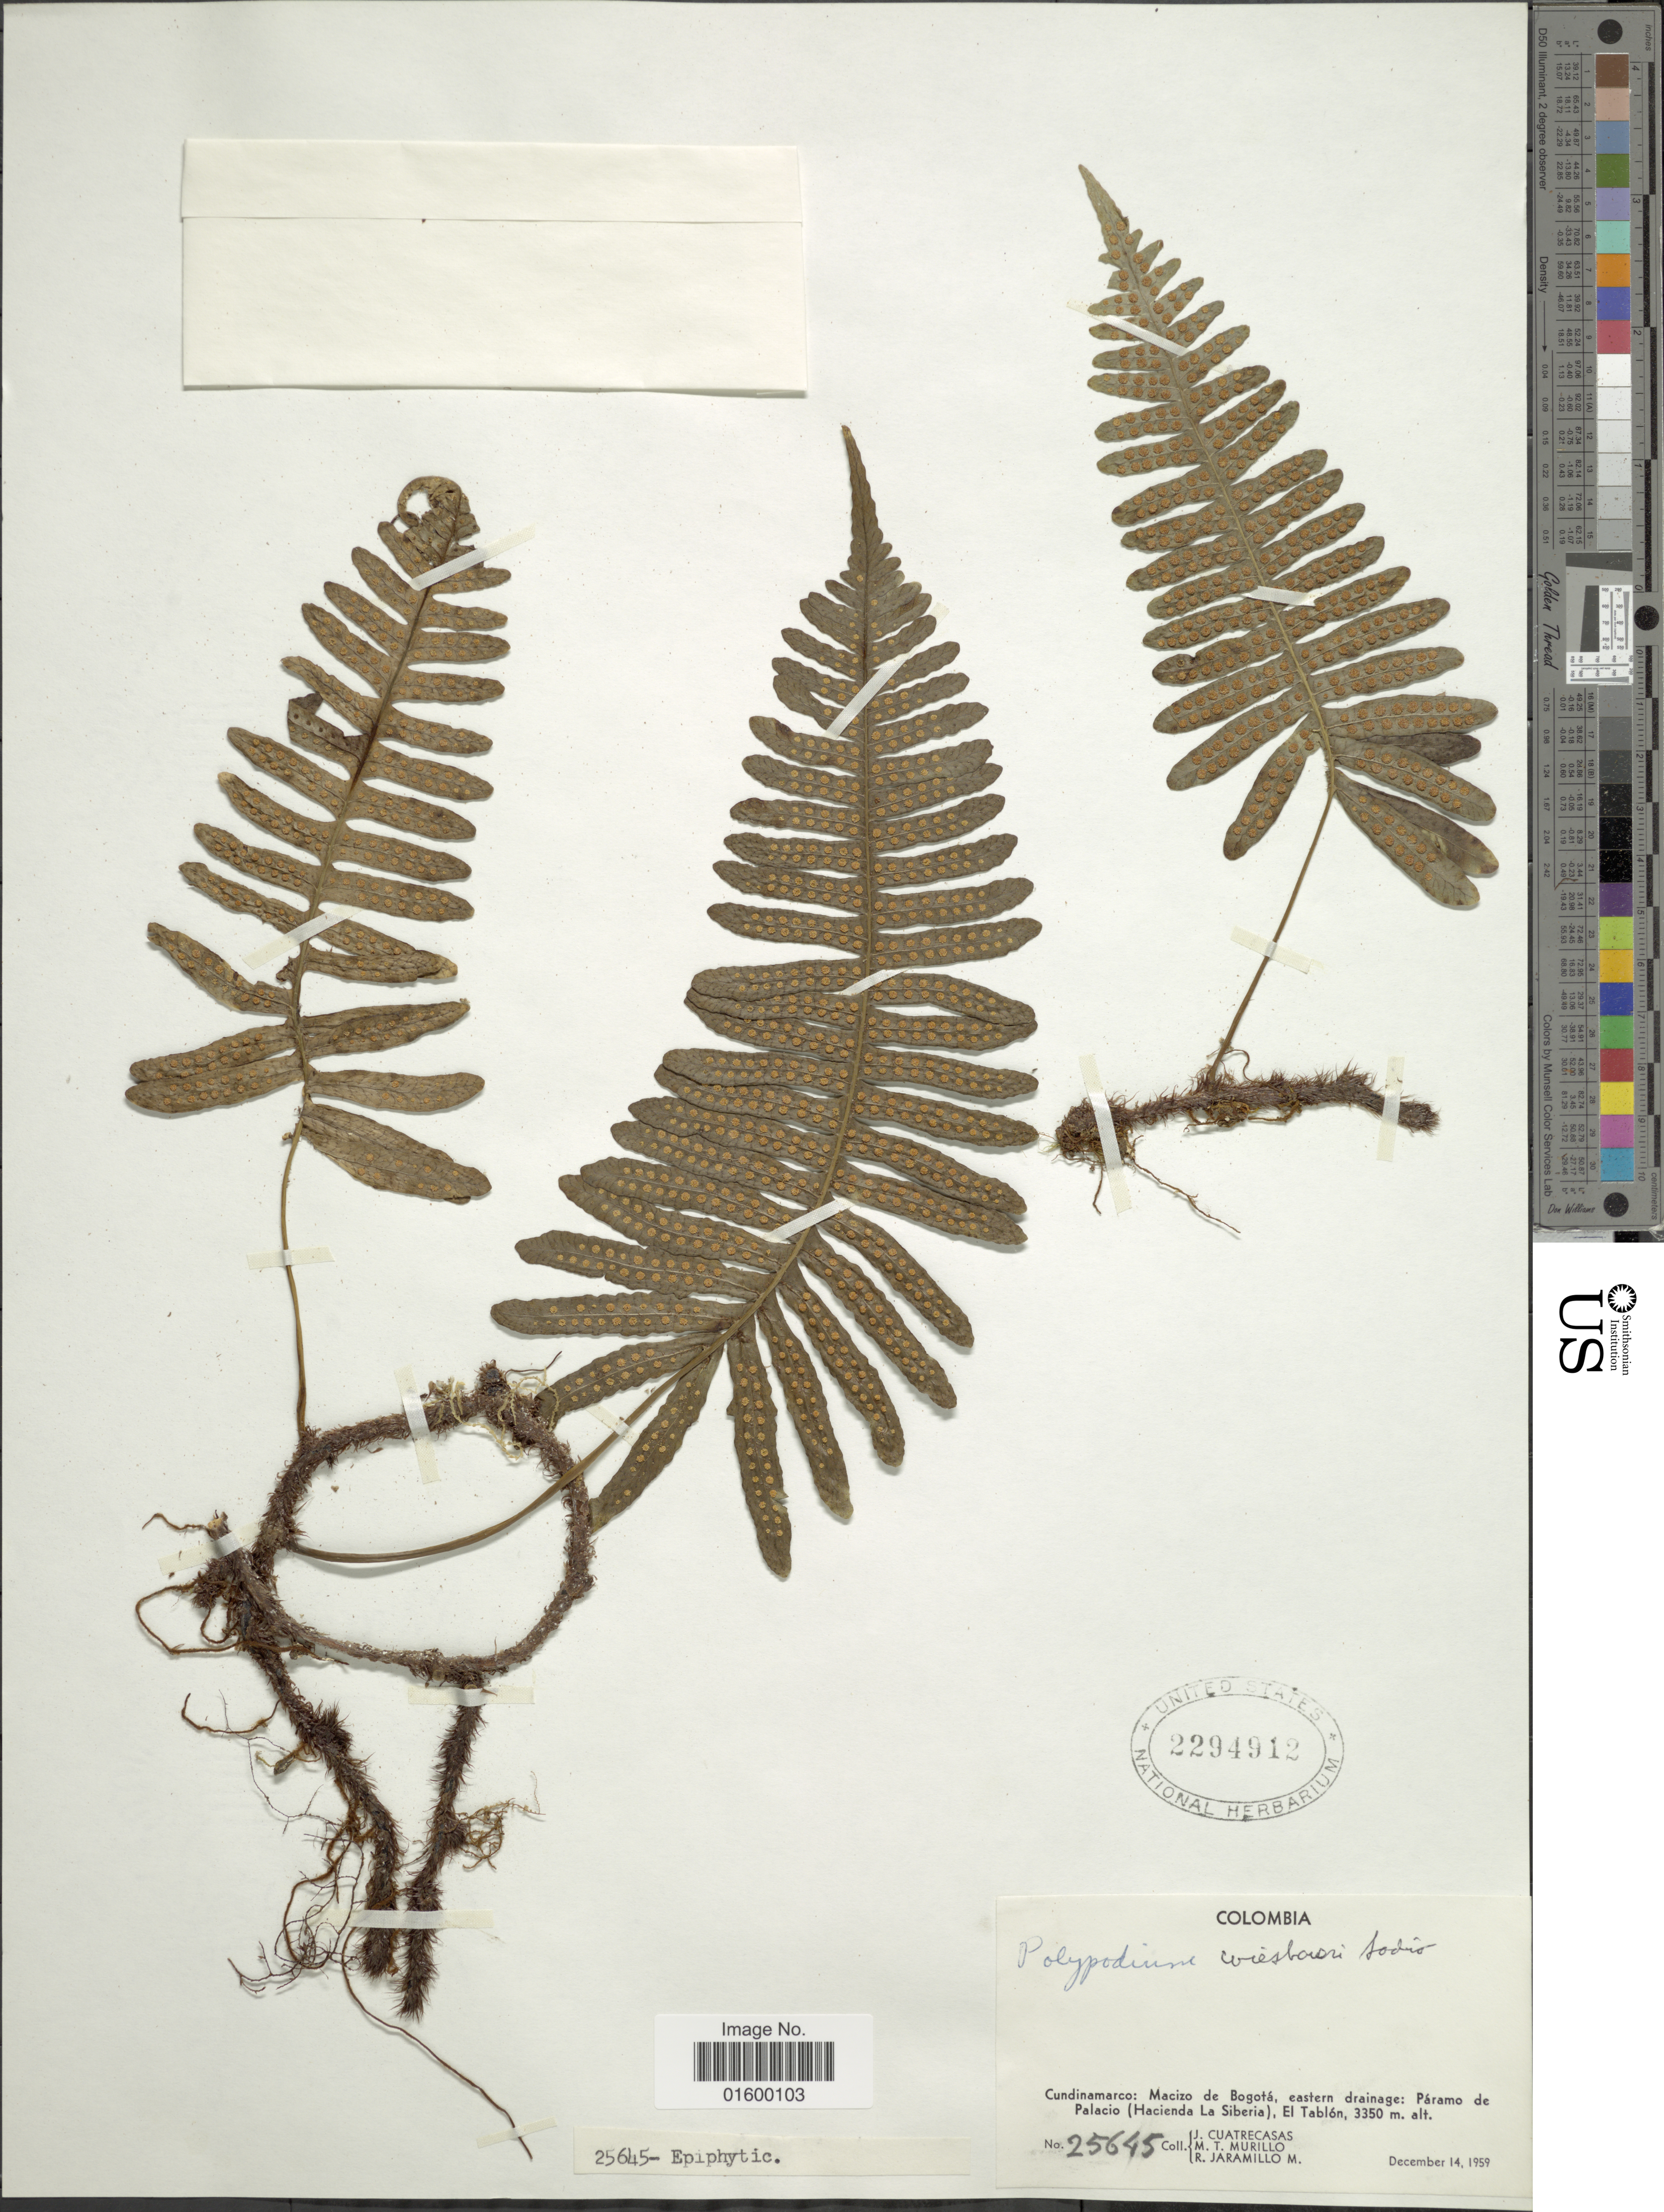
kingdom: Plantae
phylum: Tracheophyta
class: Polypodiopsida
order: Polypodiales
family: Polypodiaceae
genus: Pleopeltis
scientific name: Pleopeltis wiesbaurii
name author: (Sodiro) Lellinger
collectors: J. Cuatrecasas, M. Murillo & R. Jaramillo M.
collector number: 25645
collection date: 1959-12-14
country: Colombia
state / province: Cundinamarca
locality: Cundinamarca: Macizo de Bogota, eastern drainage, Paramo de Palacio (Hacienda La Siberia), El Tablon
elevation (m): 3350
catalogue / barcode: US 2294912